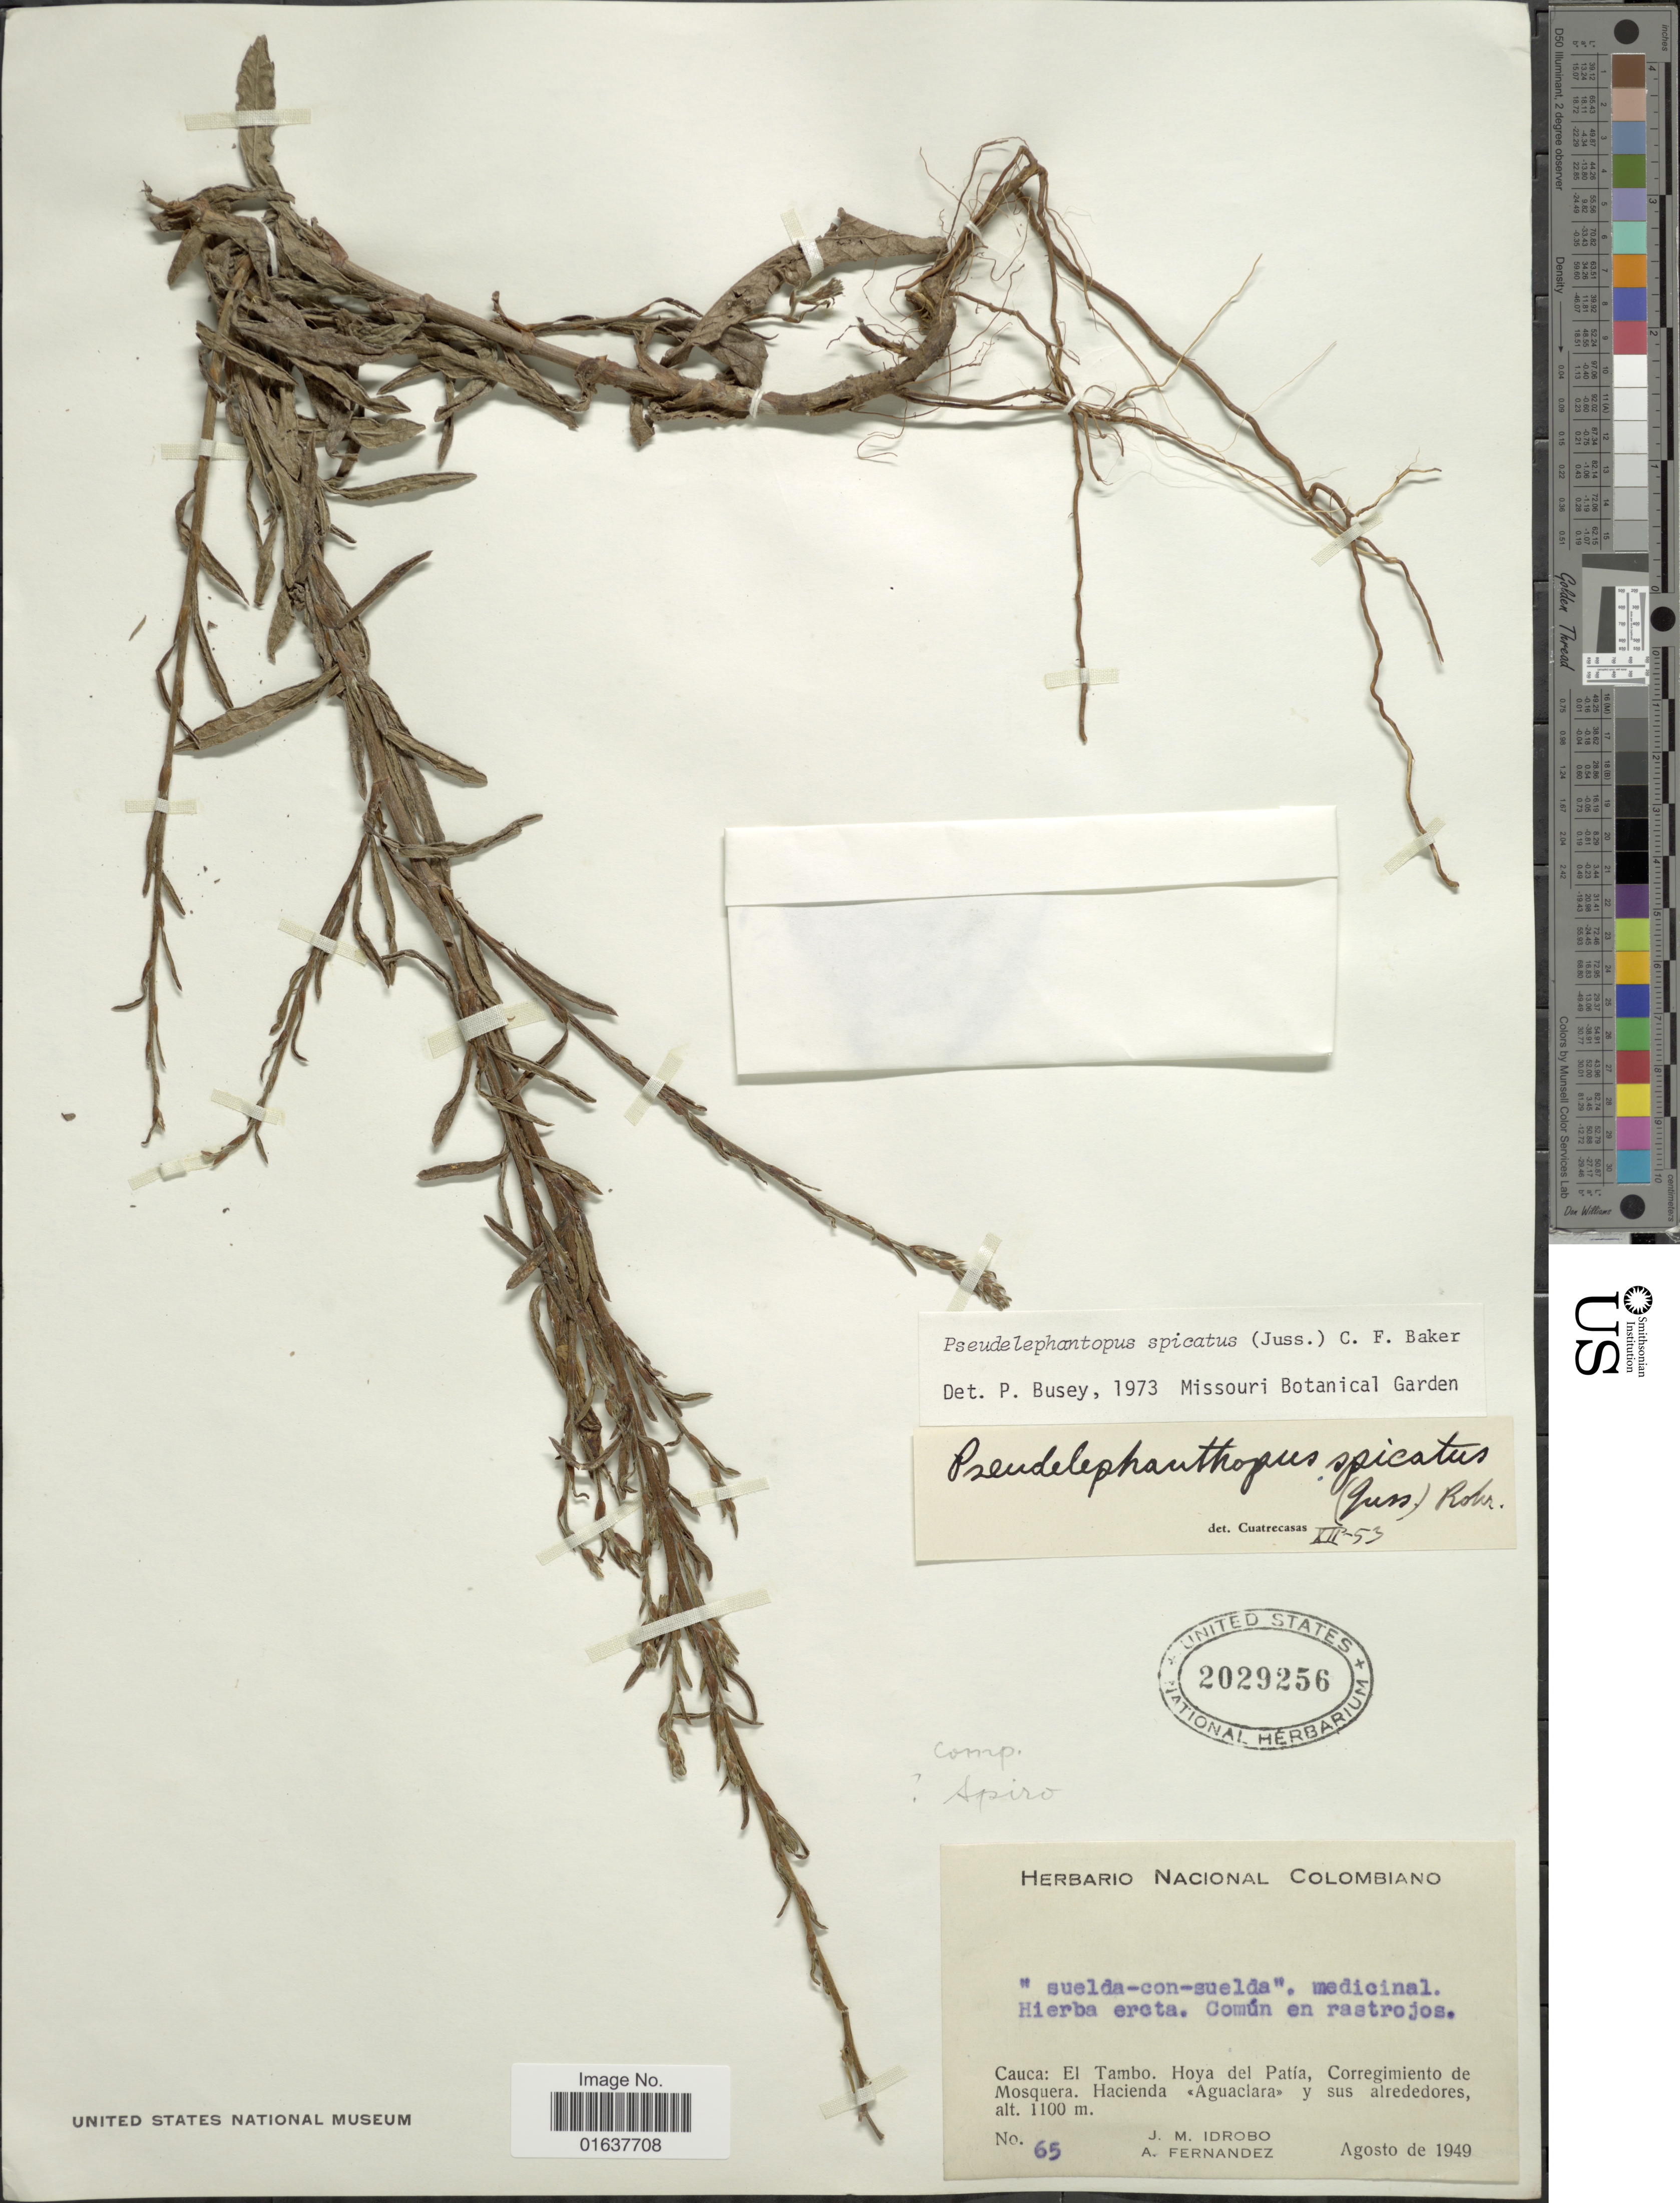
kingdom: Plantae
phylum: Tracheophyta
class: Magnoliopsida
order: Asterales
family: Asteraceae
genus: Pseudelephantopus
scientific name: Pseudelephantopus spicatus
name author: (Juss. ex Aubl.) C.F. Baker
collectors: J. M. Idrobo & A. Fernandez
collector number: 65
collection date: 1949-08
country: Colombia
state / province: Cauca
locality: Cauca: El Tambo. Hoya del Patia. Corregimiento de Mosquera. Hacienda Aguaciara y sus alrededores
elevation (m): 1100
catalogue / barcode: US 2029256